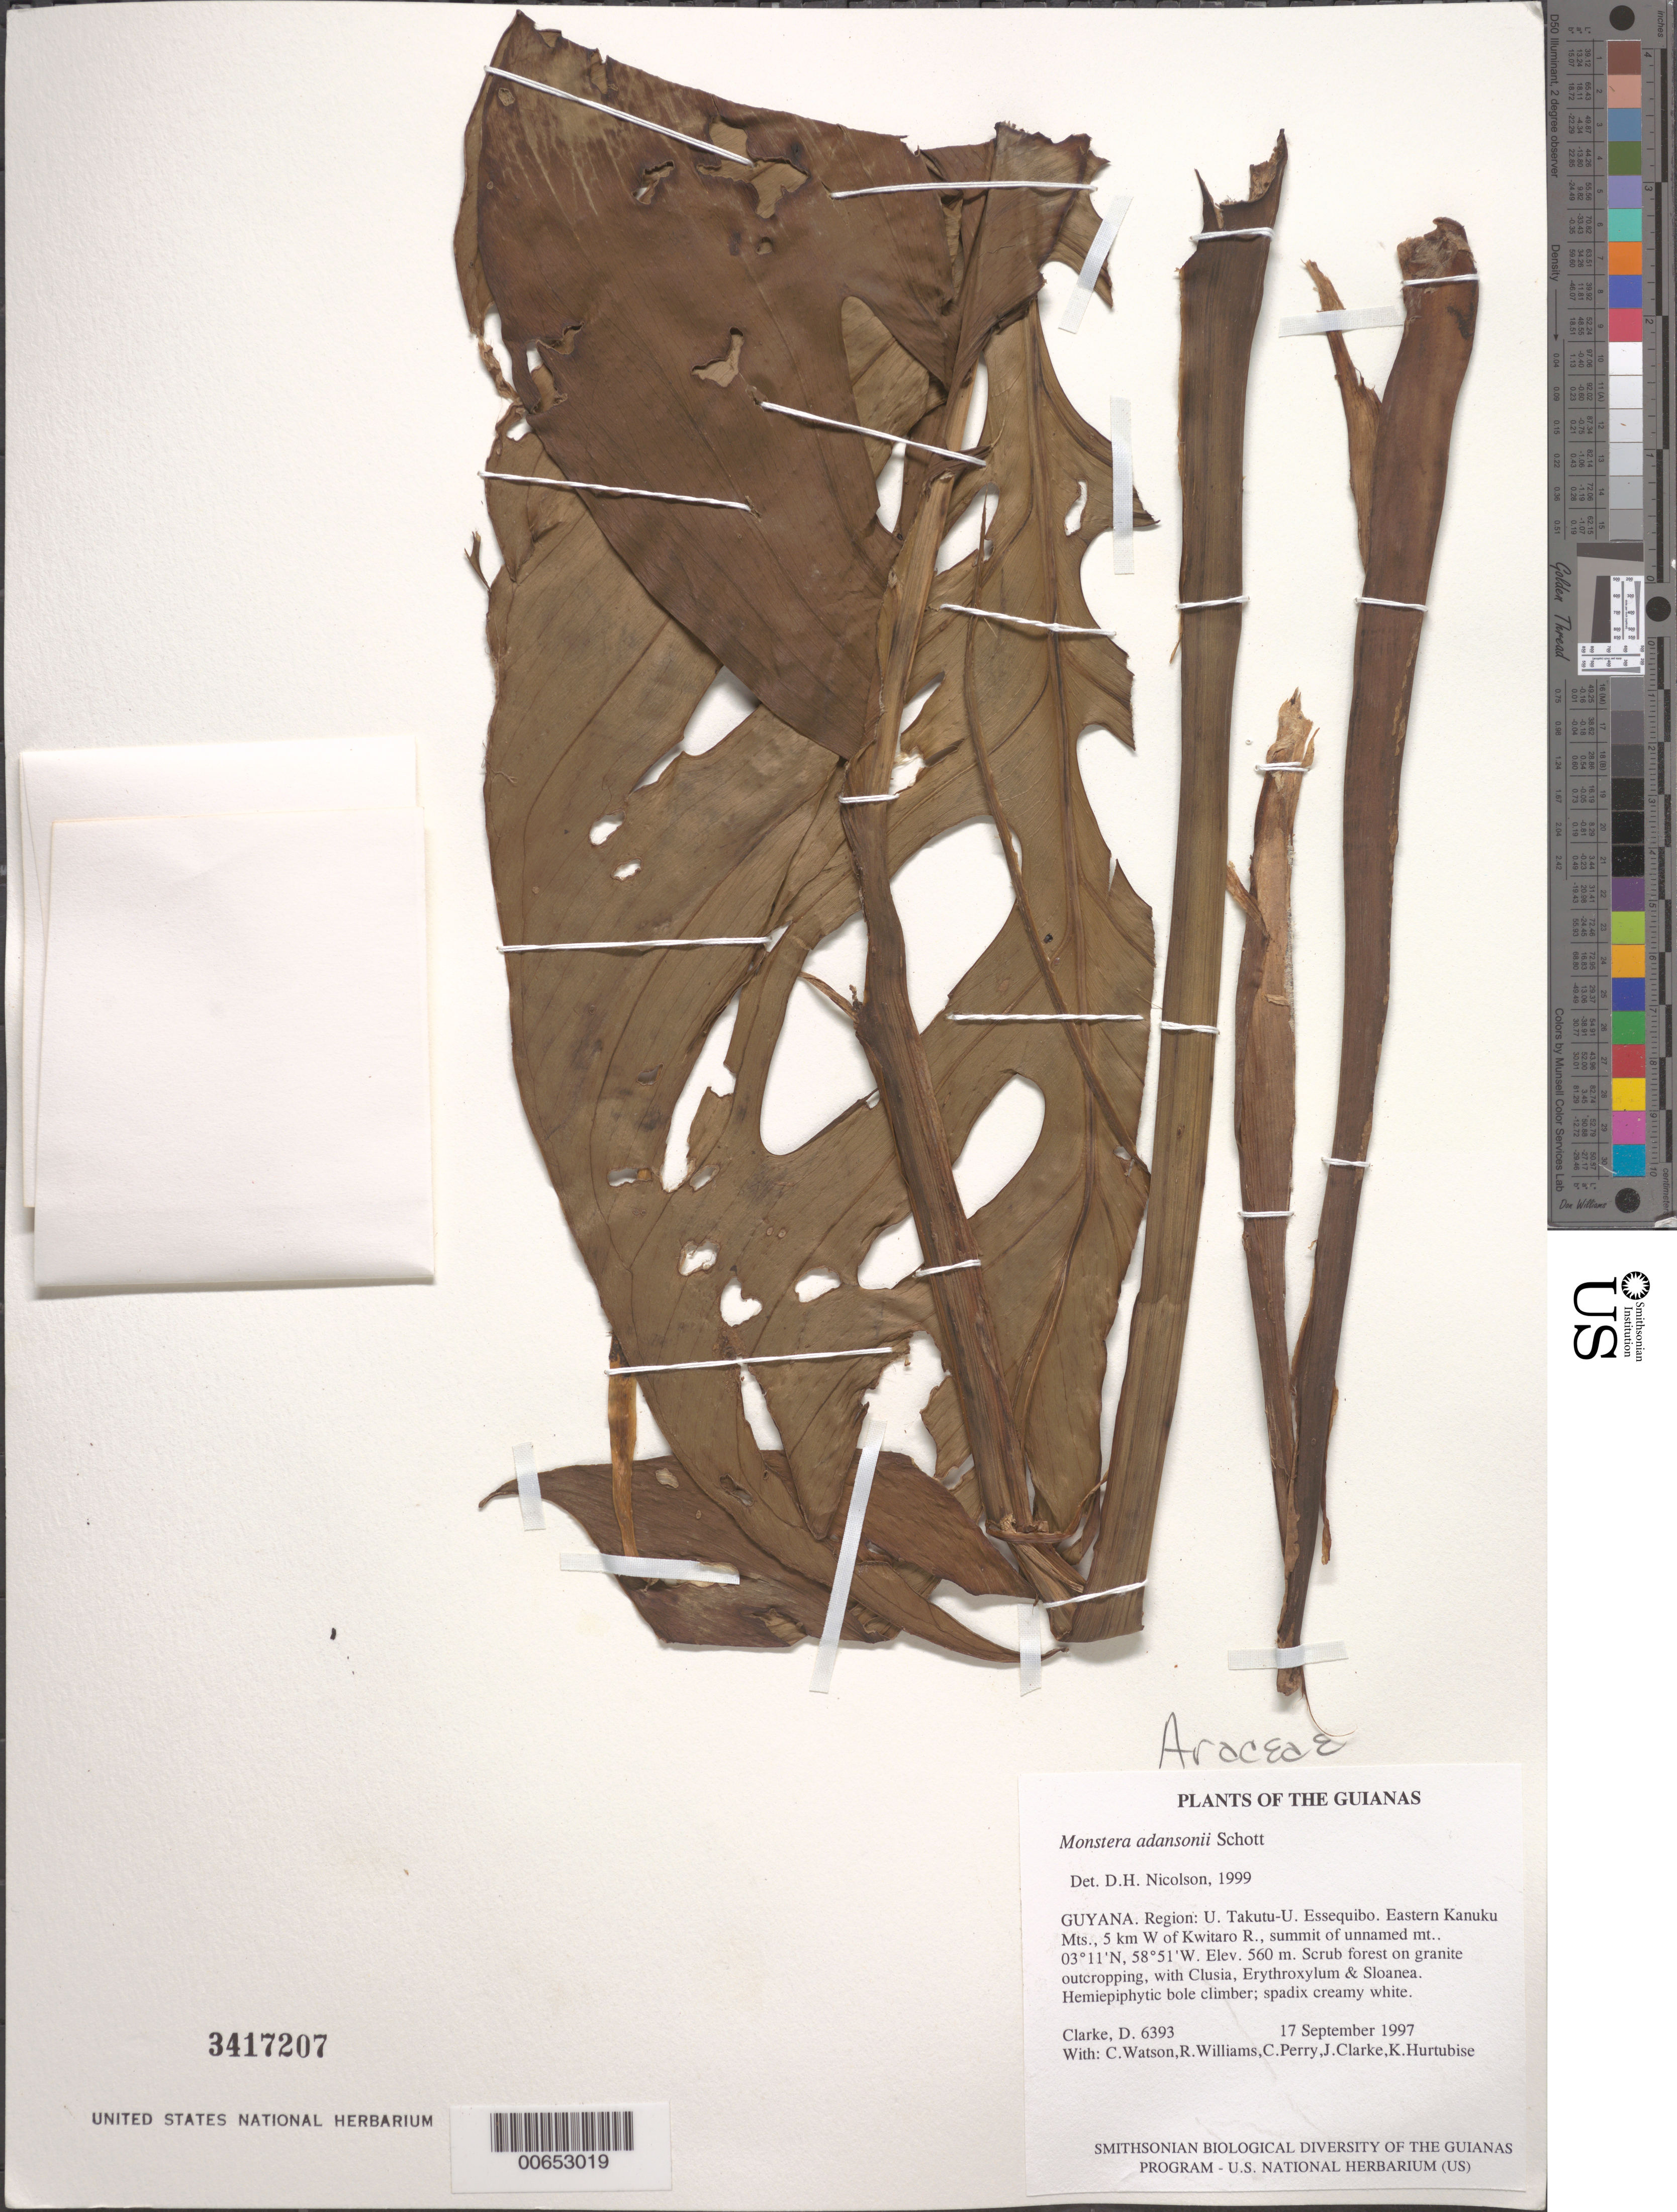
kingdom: Plantae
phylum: Tracheophyta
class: Liliopsida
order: Alismatales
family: Araceae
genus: Monstera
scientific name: Monstera adansonii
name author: Schott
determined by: Nicolson, Dan H.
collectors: H. D. Clarke, C. Watson, R. Williams, C. Perry, J. Clarke & K. Hurtubise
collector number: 6393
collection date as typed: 17 September 1997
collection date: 1997-09-17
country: Guyana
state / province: U. Takutu-U. Essequibo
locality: Eastern Kanuku Mts., 5 km W of Kwitaro R., summit of unnamed mt.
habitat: Scrub forest on granite outcropping, with Clusia, Erythroxylum & Sloanea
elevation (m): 560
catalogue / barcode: US 3417207